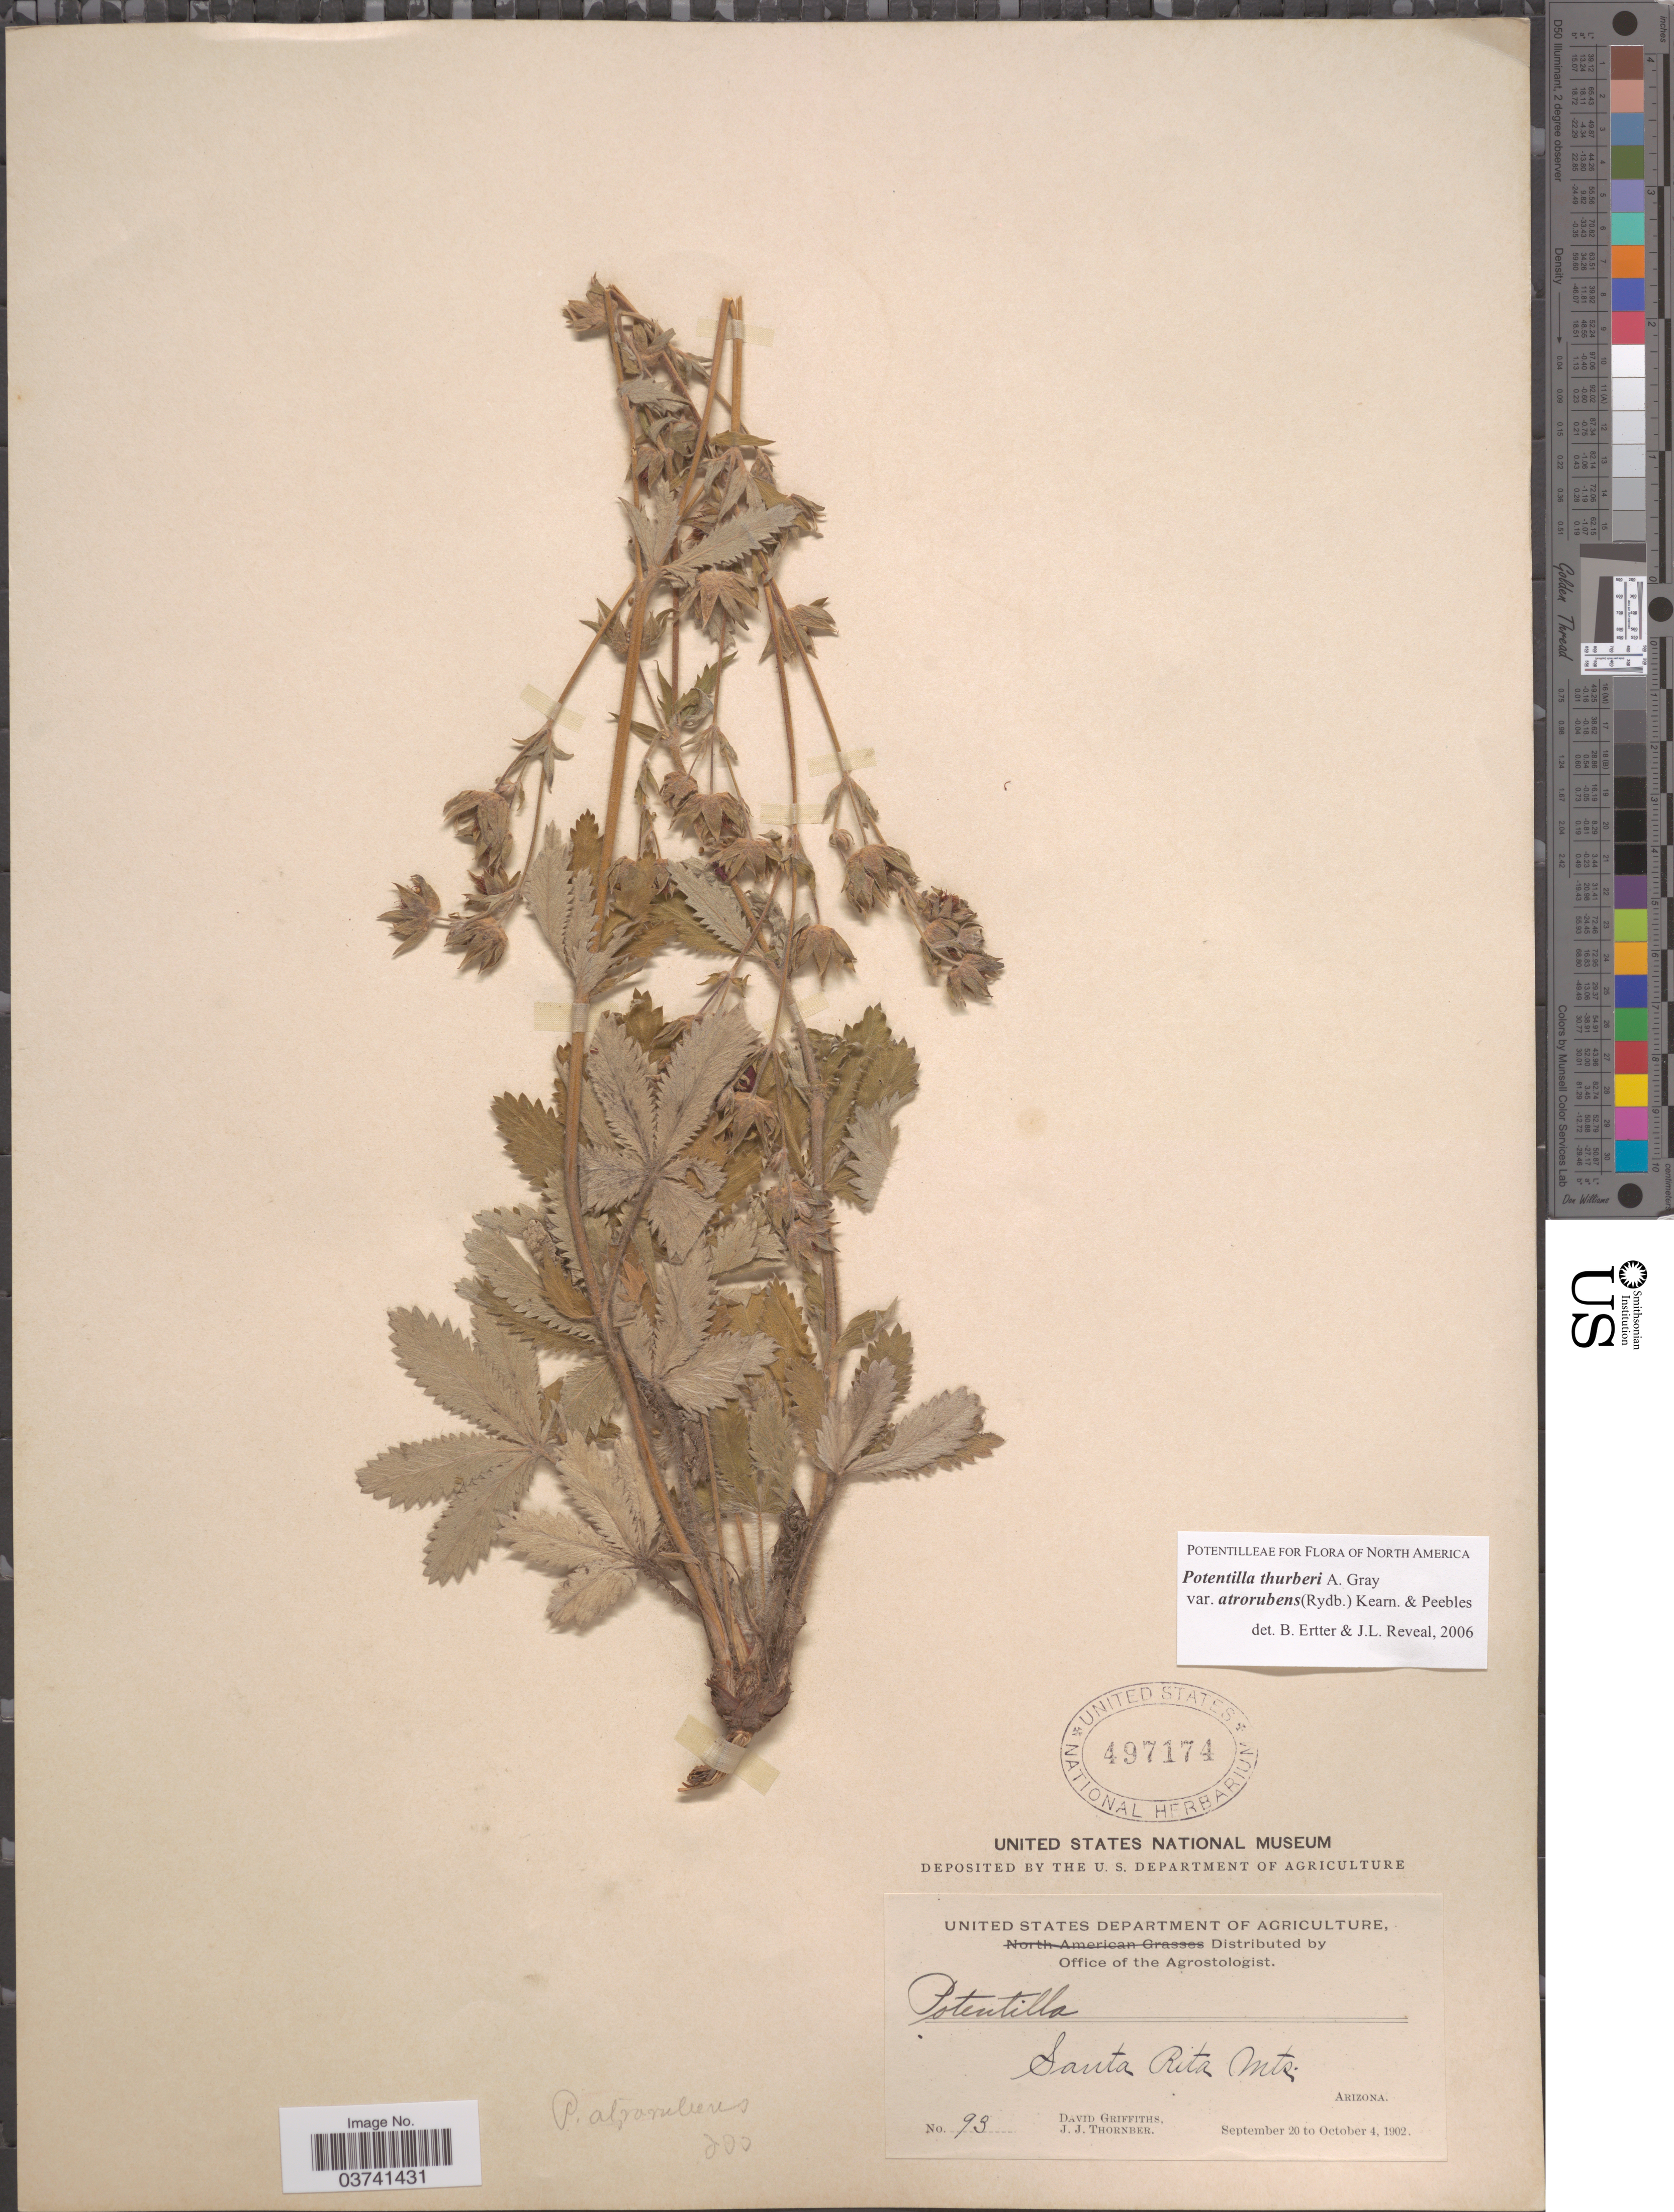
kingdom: Plantae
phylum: Tracheophyta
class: Magnoliopsida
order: Rosales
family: Rosaceae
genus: Potentilla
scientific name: Potentilla thurberi var. atrorubens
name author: A. Gray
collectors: D. Griffiths & J. Thornber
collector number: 93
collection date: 1902-09-20/1902-10-04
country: United States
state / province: Arizona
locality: Santa Rita Mts.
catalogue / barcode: US 497174